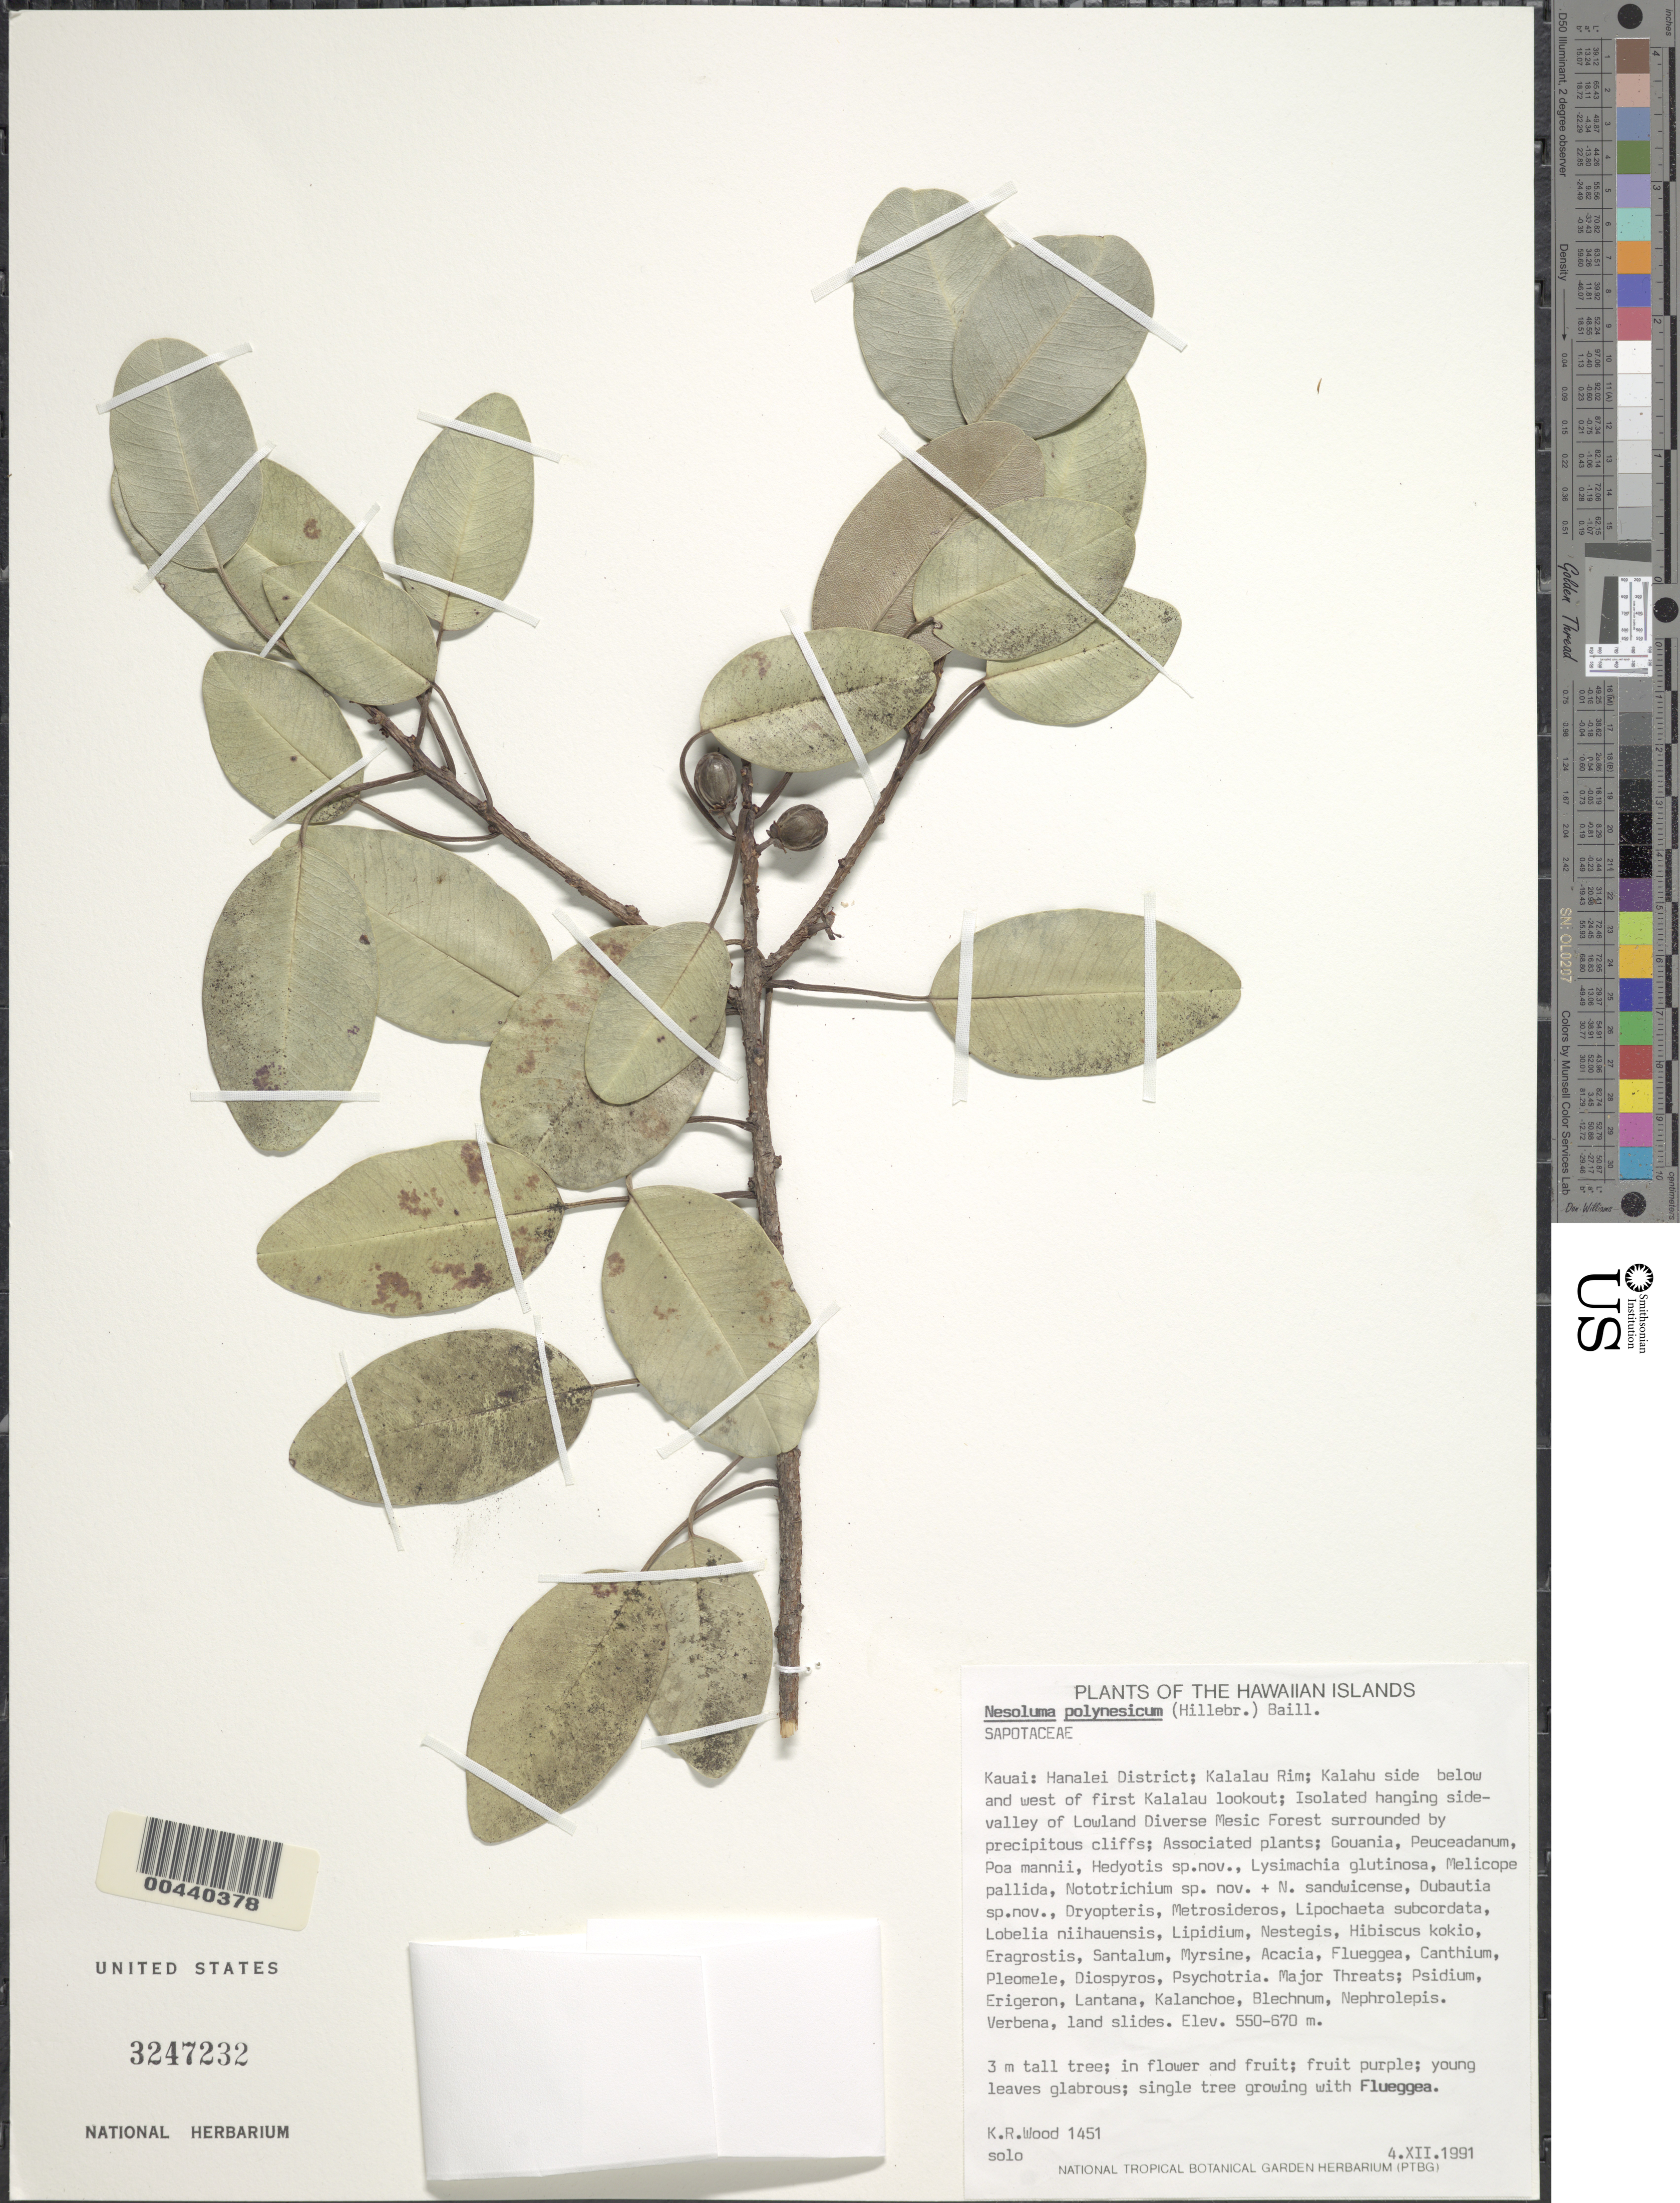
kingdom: Plantae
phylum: Tracheophyta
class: Magnoliopsida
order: Ericales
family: Sapotaceae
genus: Sideroxylon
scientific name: Sideroxylon polynesicum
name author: (Hillebr.) Smedmark & Anderb.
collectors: K. R. Wood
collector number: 1451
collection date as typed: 4 Dec 1991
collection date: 1991-12-04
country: United States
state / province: Hawaii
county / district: Kauai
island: Kaua'i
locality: Hanalei District; Kalalau Rim; Kalahu side below and west of first Kalalau lookout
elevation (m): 550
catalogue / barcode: US 3247232